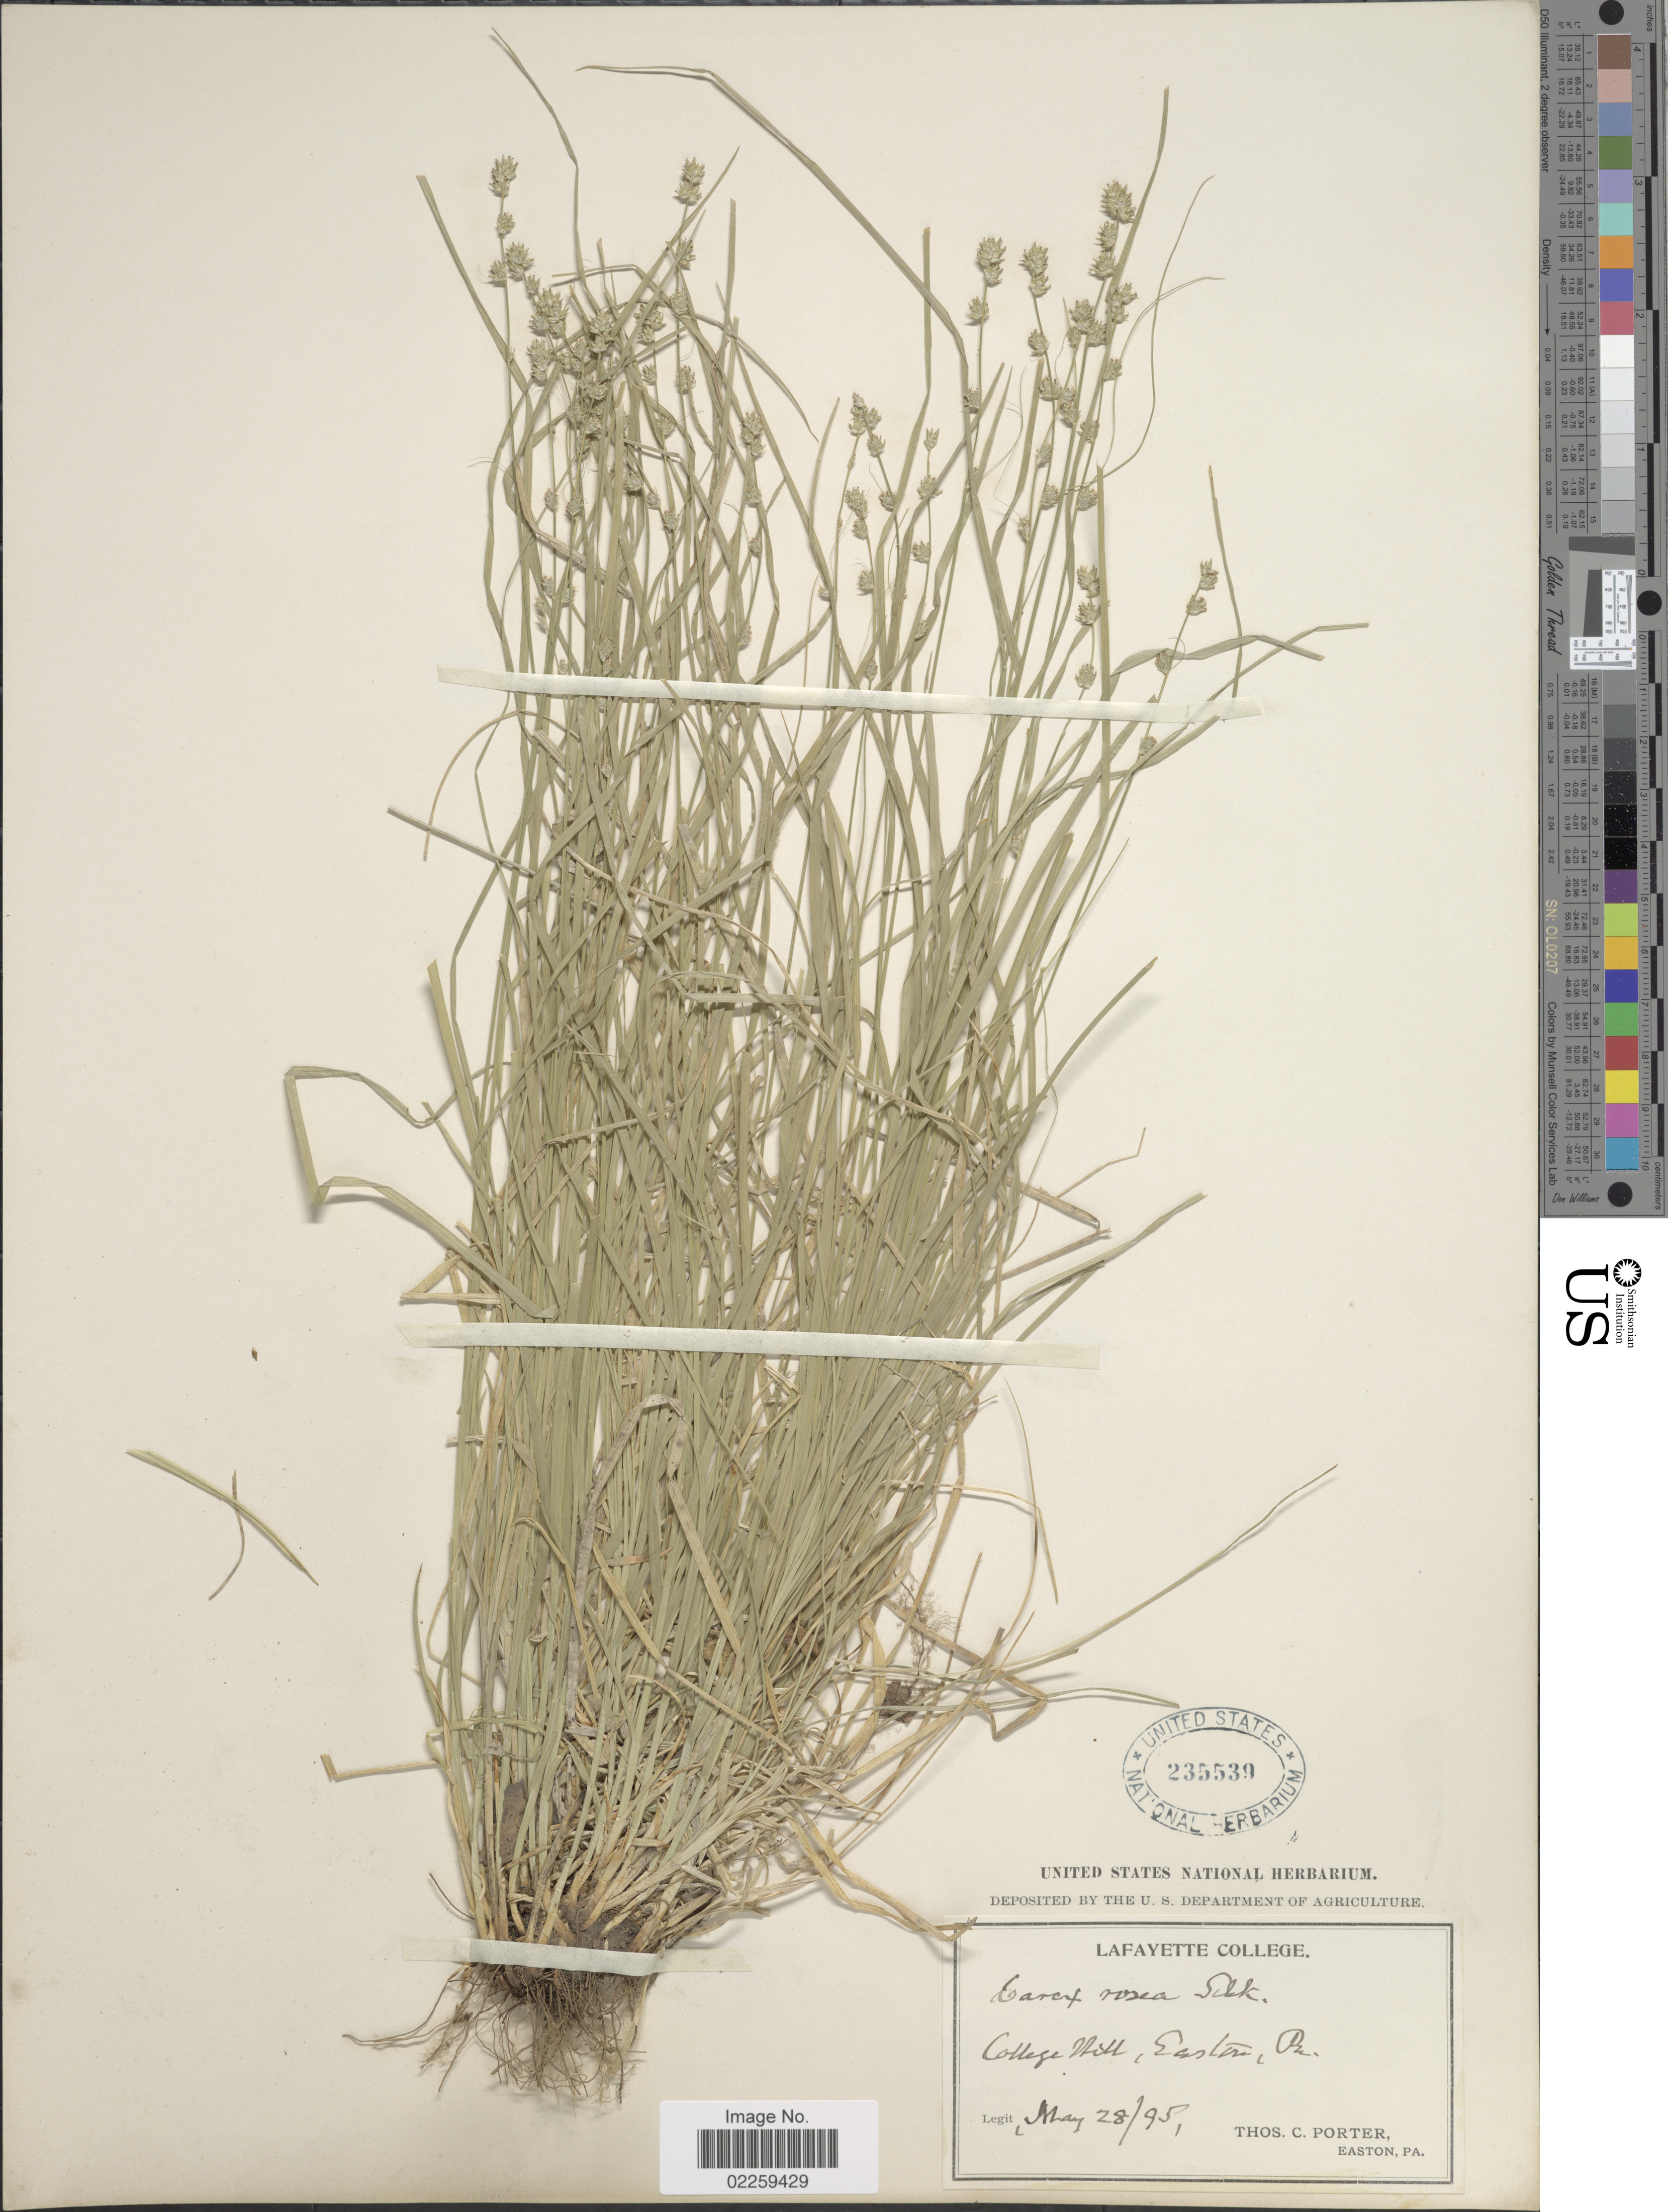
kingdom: Plantae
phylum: Tracheophyta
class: Liliopsida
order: Poales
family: Cyperaceae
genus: Carex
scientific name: Carex rosea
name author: Willd.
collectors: T. Porter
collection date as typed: Transcribed d/m/y: 28/5/95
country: United States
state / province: Pennsylvania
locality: Lafayette. College Hill, Eastern, Pa.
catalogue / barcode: US 235539